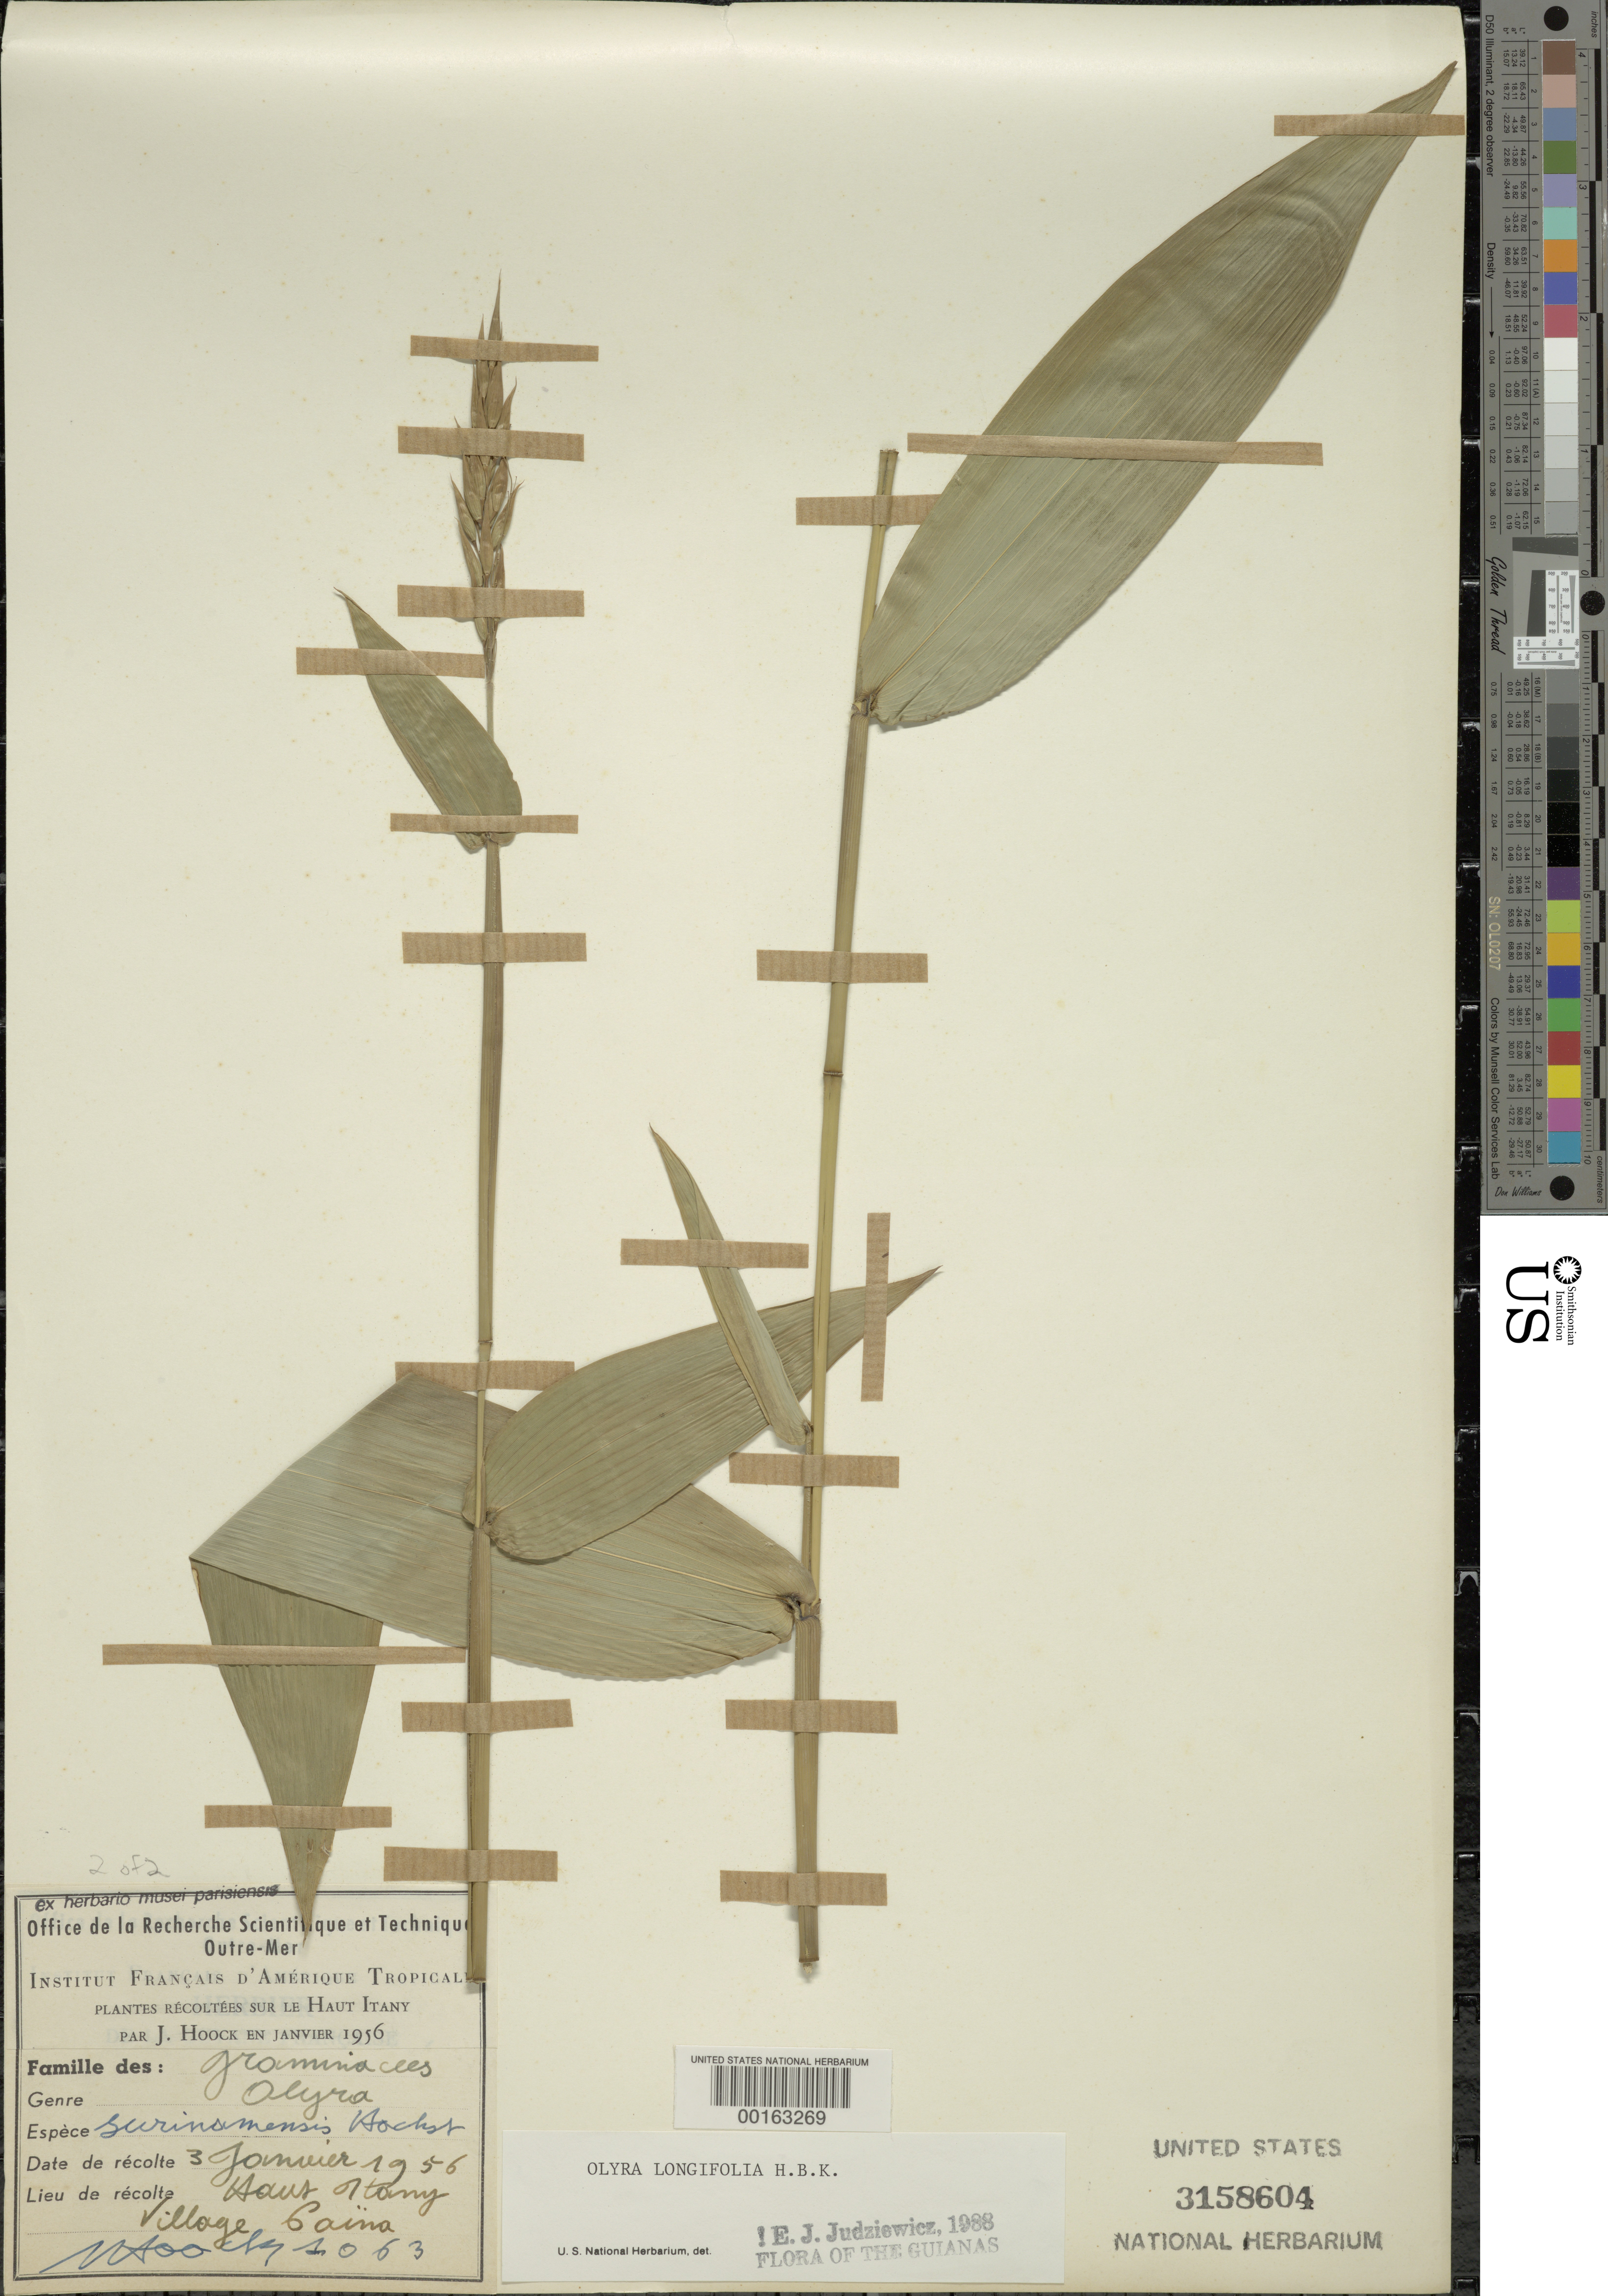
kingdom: Plantae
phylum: Tracheophyta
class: Liliopsida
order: Poales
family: Poaceae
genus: Olyra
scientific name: Olyra longifolia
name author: Kunth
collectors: J. Hoock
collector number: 1063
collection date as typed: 03 Jan 1956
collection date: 1956-01-03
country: Guyana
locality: Village paina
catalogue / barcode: US 3158604